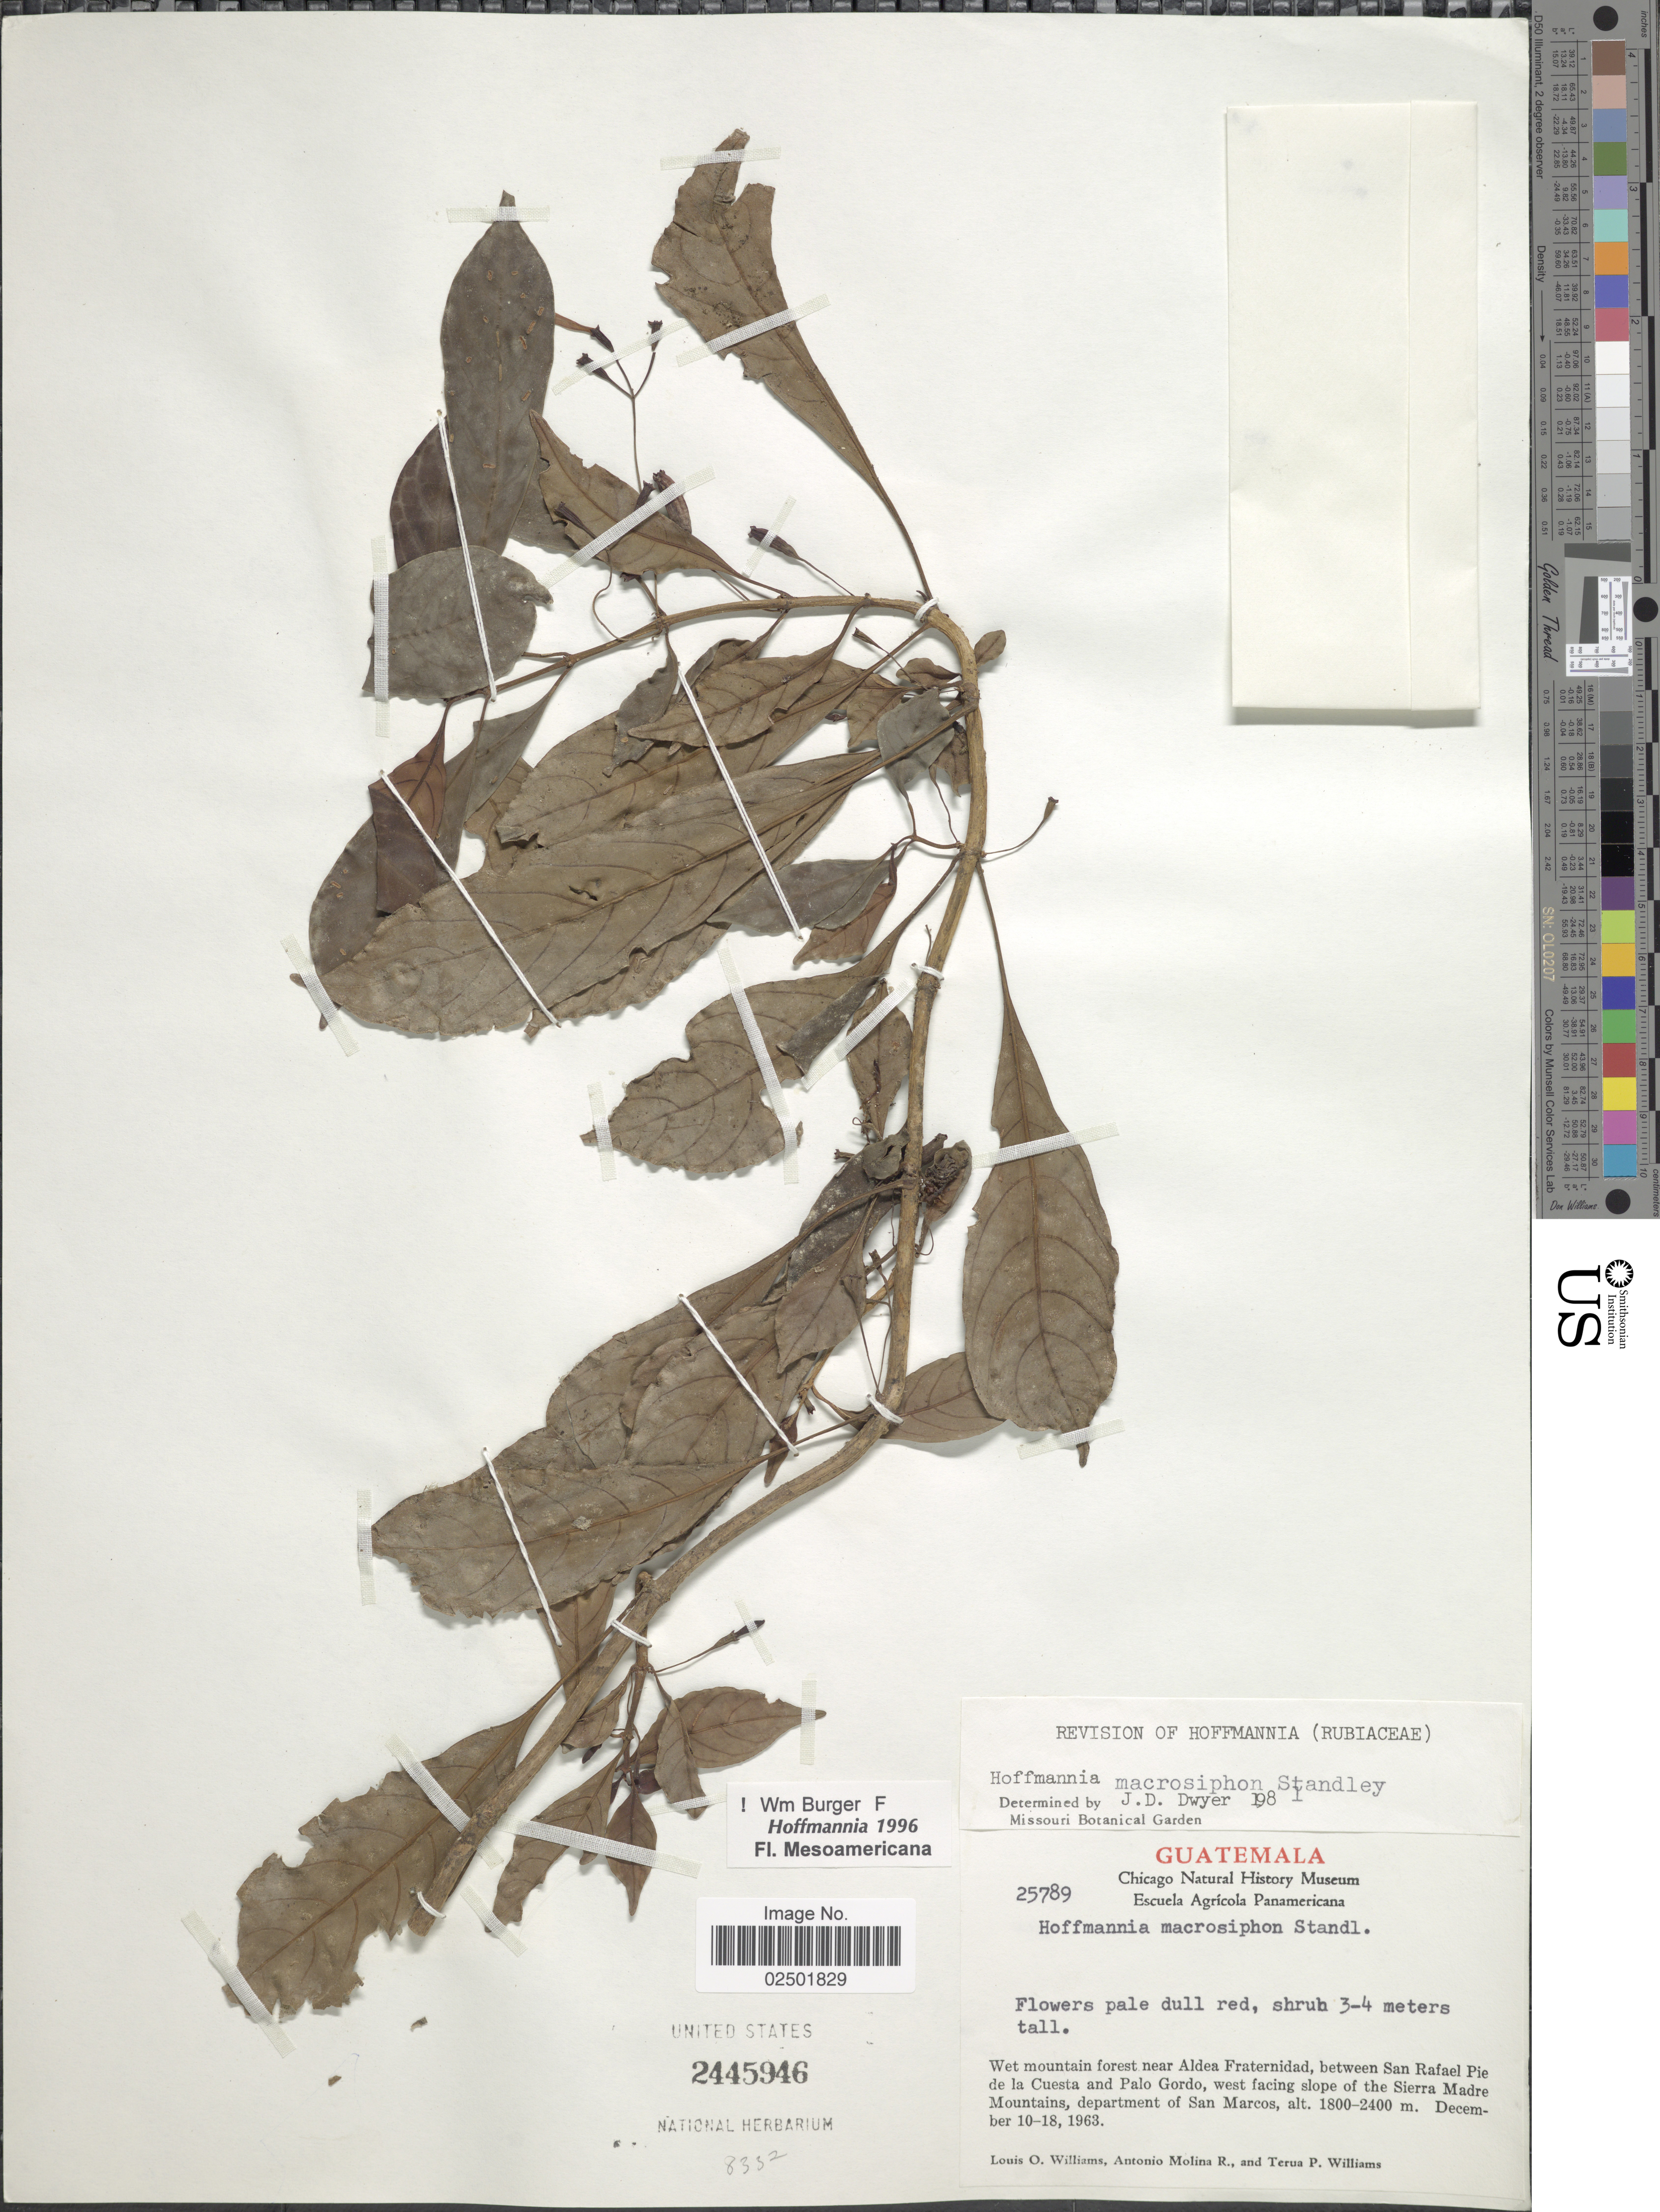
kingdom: Plantae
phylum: Tracheophyta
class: Magnoliopsida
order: Gentianales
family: Rubiaceae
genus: Hoffmannia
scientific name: Hoffmannia macrosiphon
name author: Standl.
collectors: L. O. Williams, A. Molina R. & T. P. Williams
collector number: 25789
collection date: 1963-12-10/1963-12-18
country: Guatemala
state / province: San Marcos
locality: Near Aldea Fraternidad, between San Rafael Pie de la Cuesta and Palo Gordo, west facing slope of the Sierra Madre Mountains, department of San Marcos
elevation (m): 1800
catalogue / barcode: US 2445946